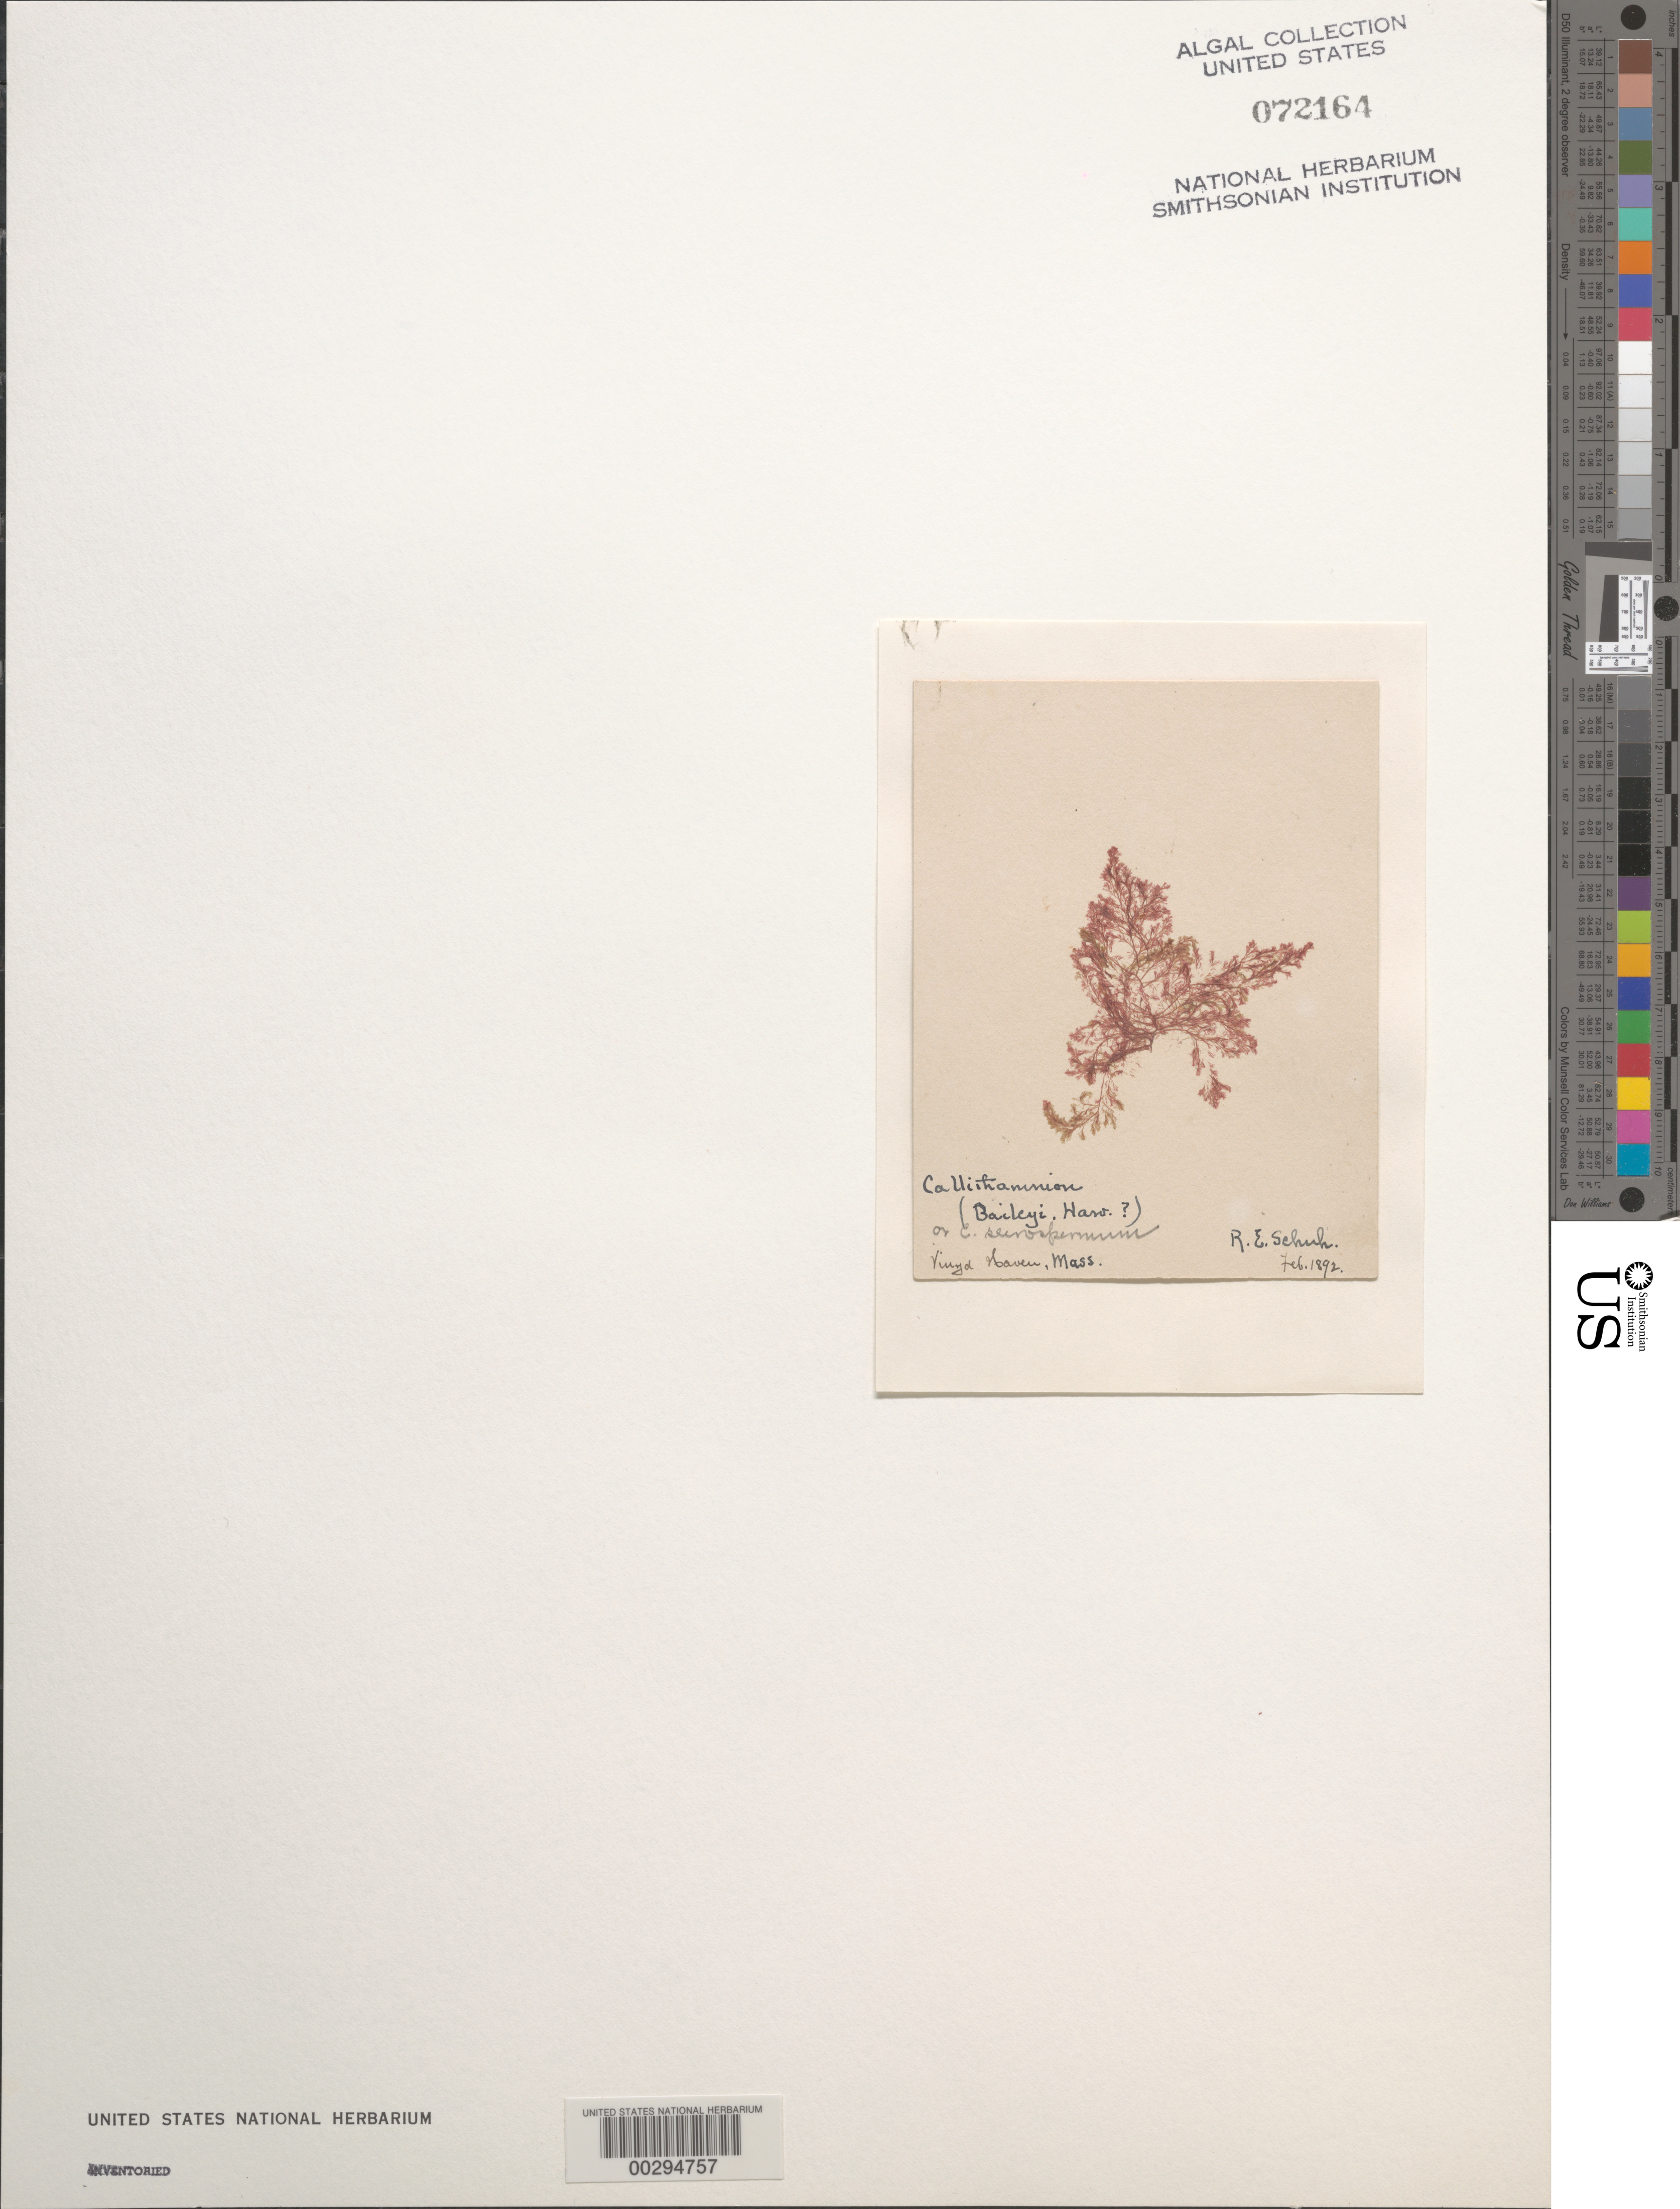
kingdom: Plantae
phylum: Rhodophyta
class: Florideophyceae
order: Ceramiales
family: Callithamniaceae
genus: Callithamnion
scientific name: Callithamnion tetragonum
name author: (With.) S.F. Gray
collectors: R. Schuh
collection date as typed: Feb 1892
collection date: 1892-02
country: United States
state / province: Massachusetts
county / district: Dukes County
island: Martha's Vineyard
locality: Vineyard Haven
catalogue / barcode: US 72164